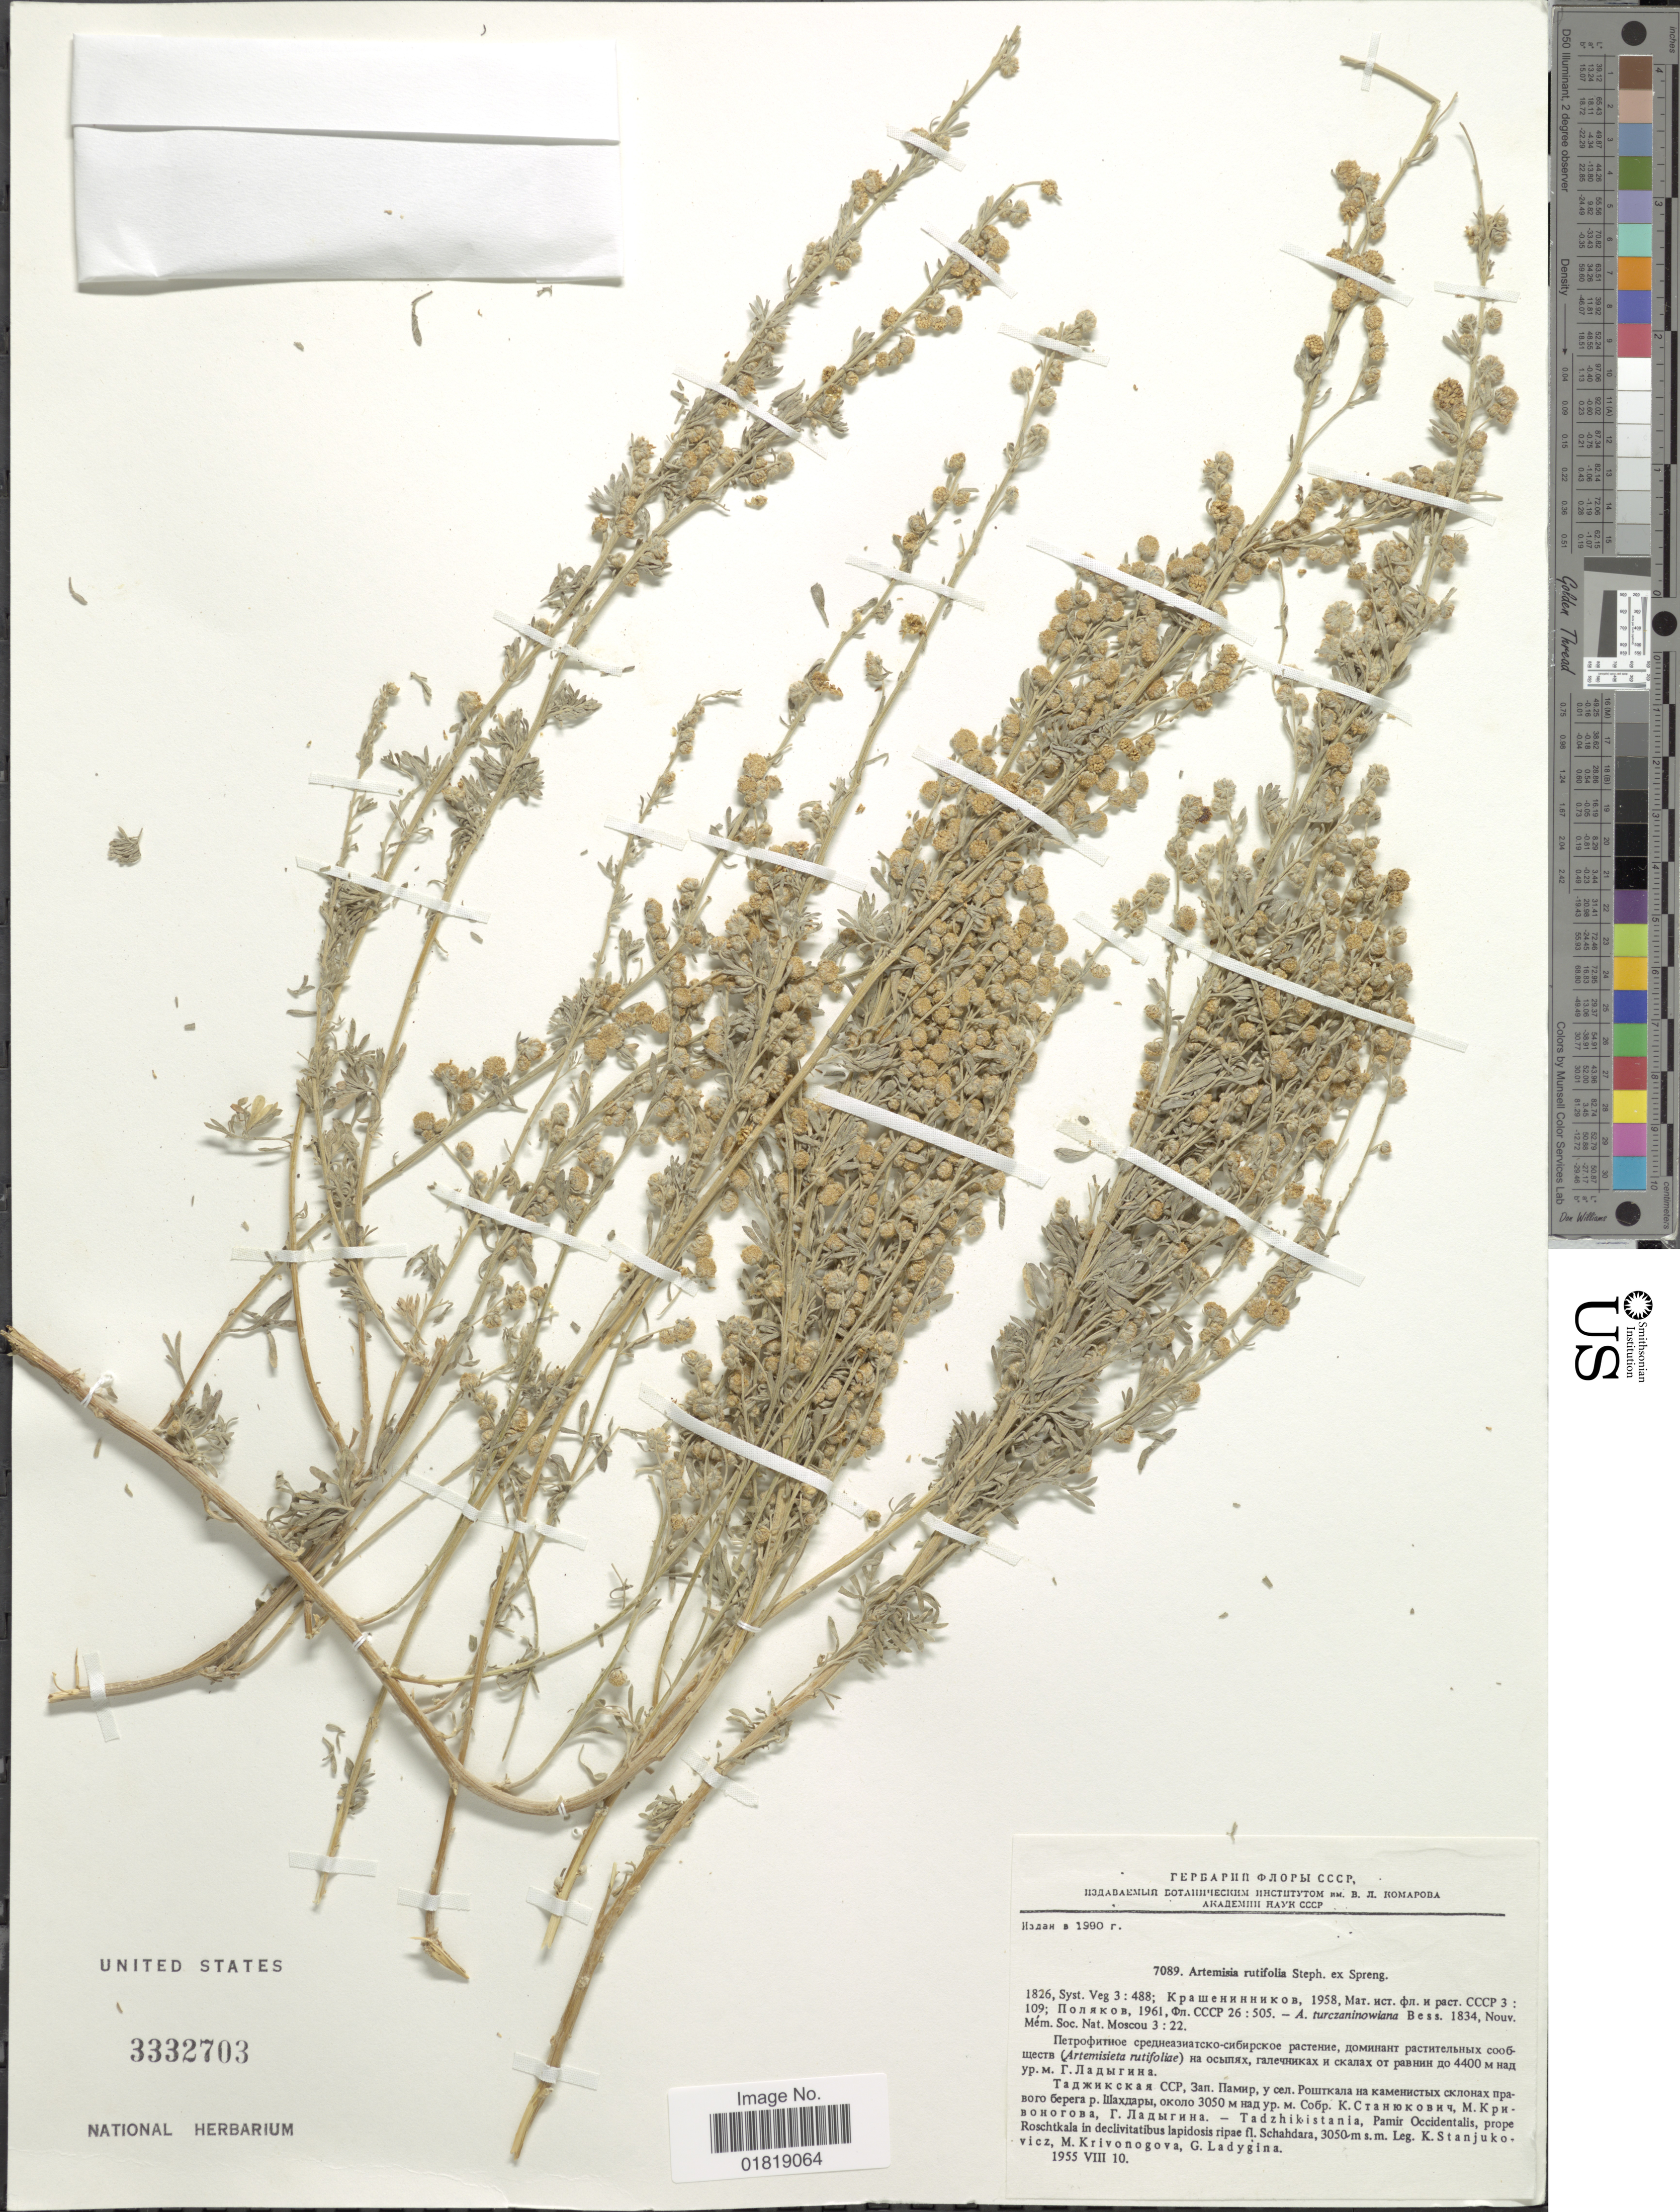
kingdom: Plantae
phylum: Tracheophyta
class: Magnoliopsida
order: Asterales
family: Asteraceae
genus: Artemisia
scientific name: Artemisia rutifolia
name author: Steph. ex Spreng.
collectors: K. Stanjukovicz, M. Krivonogova & G. M. Ladygina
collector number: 7089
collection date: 1955-08-10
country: Tajikistan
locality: Tadzhikistania, Pamir Occidentalis, prope Roschtkala in decliviatibus lapidosis ripae ft. Schahdara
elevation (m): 3050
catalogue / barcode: US 3332703